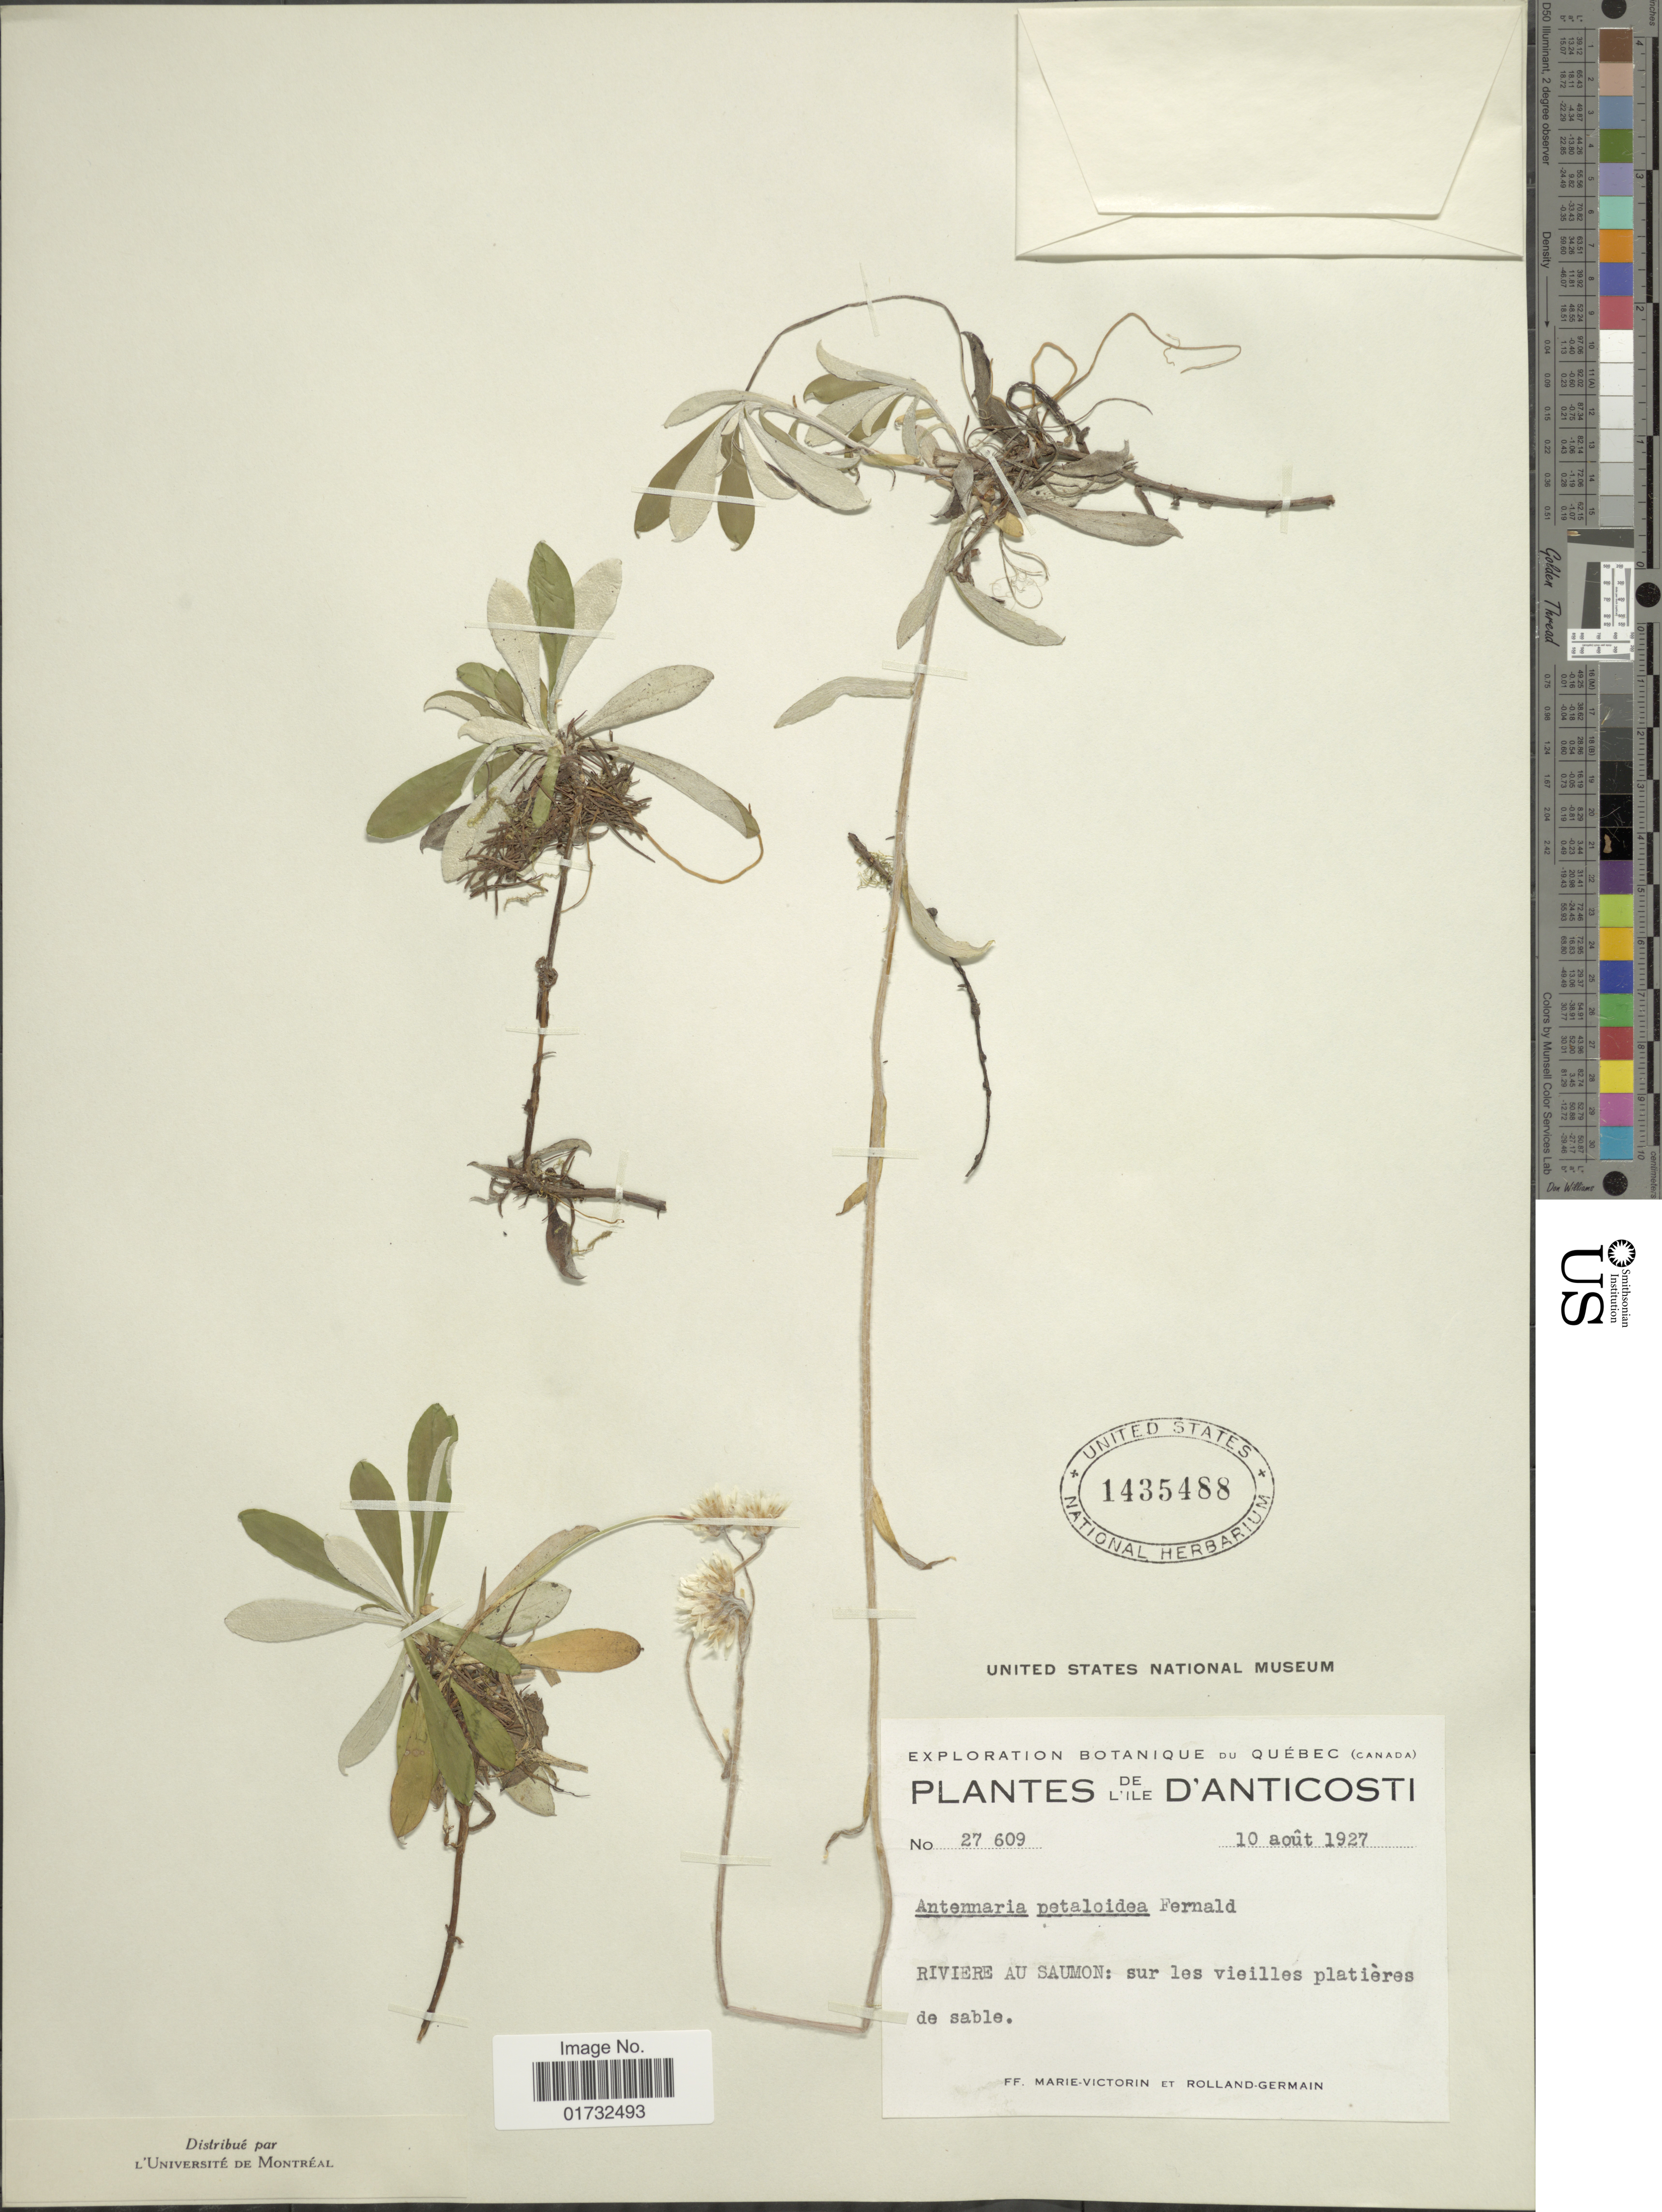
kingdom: Plantae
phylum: Tracheophyta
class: Magnoliopsida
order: Asterales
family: Asteraceae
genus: Antennaria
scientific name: Antennaria petaloidea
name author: (Fernald) Fernald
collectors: F. Marie-Victorin & Rolland-Germain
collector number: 27609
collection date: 1927-08-10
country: Canada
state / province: Quebec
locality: L'ile D'Anticosti. Riviere au Saumon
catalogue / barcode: US 1435488